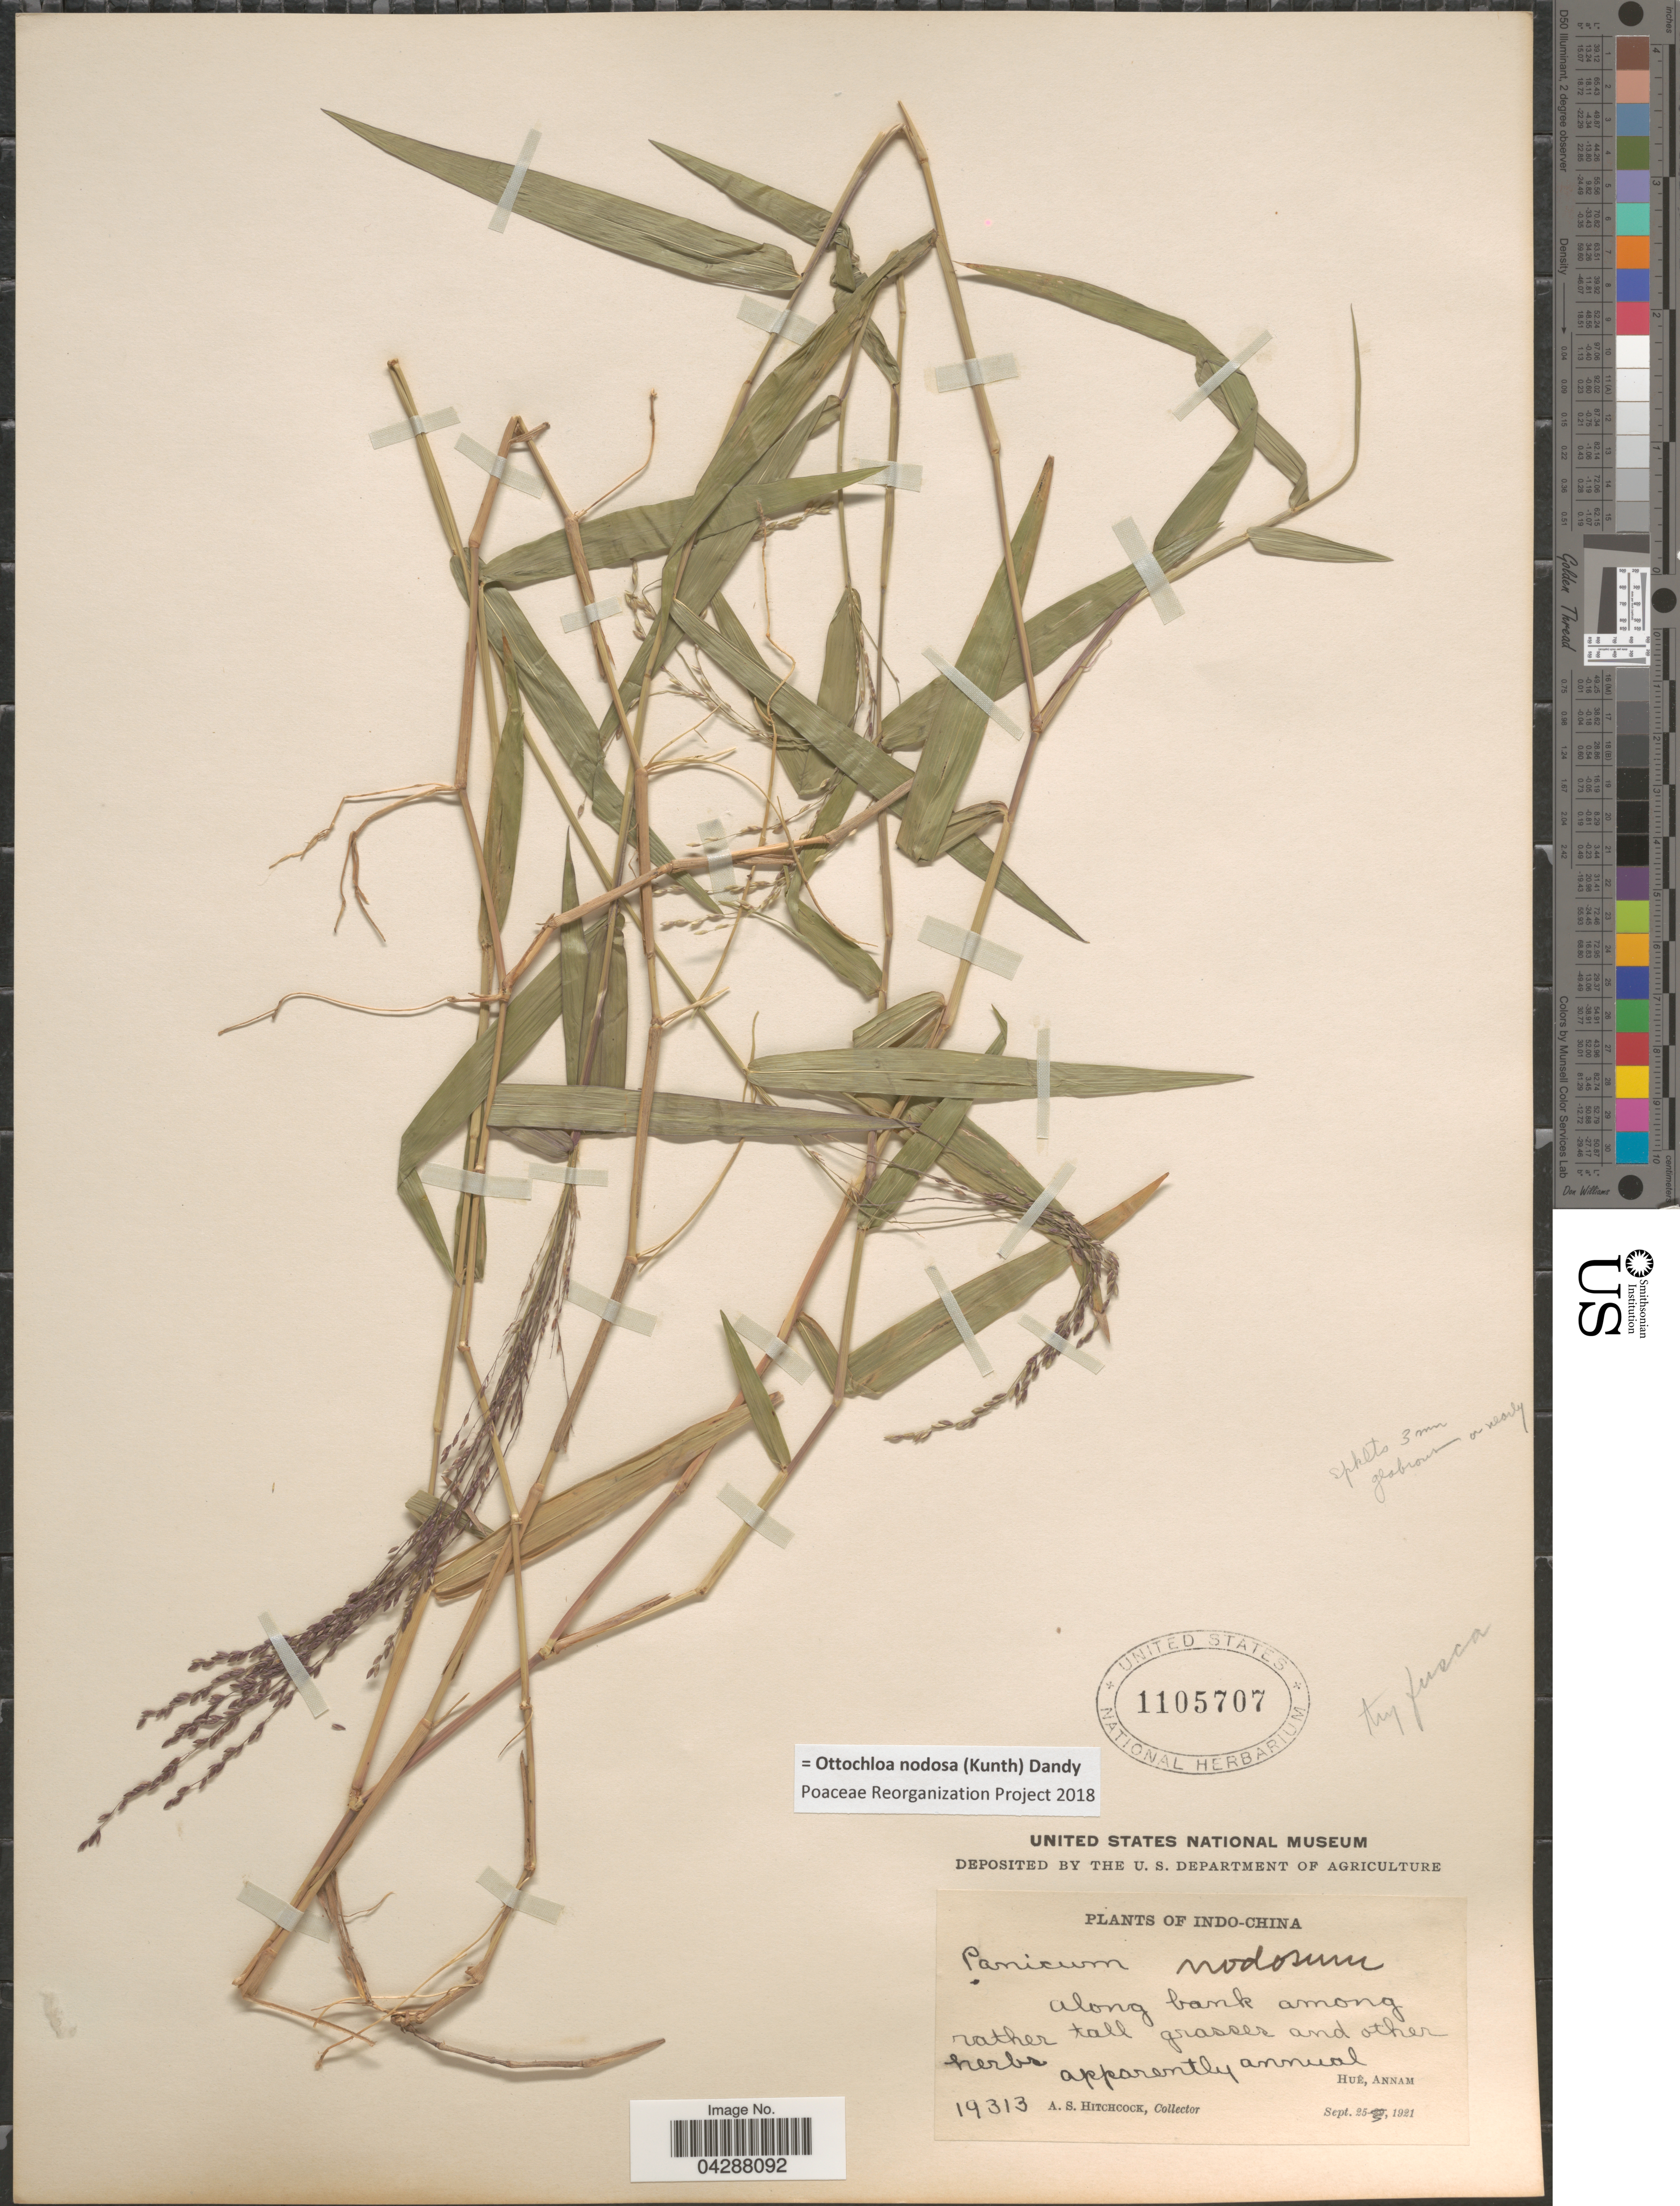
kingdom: Plantae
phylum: Tracheophyta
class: Liliopsida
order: Poales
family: Poaceae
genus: Ottochloa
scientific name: Ottochloa nodosa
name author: (Kunth) Dandy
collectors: A. S. Hitchcock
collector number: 19313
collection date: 1921-09-25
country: Vietnam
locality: Indo-China. Huê, Annam.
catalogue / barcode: US 1105707